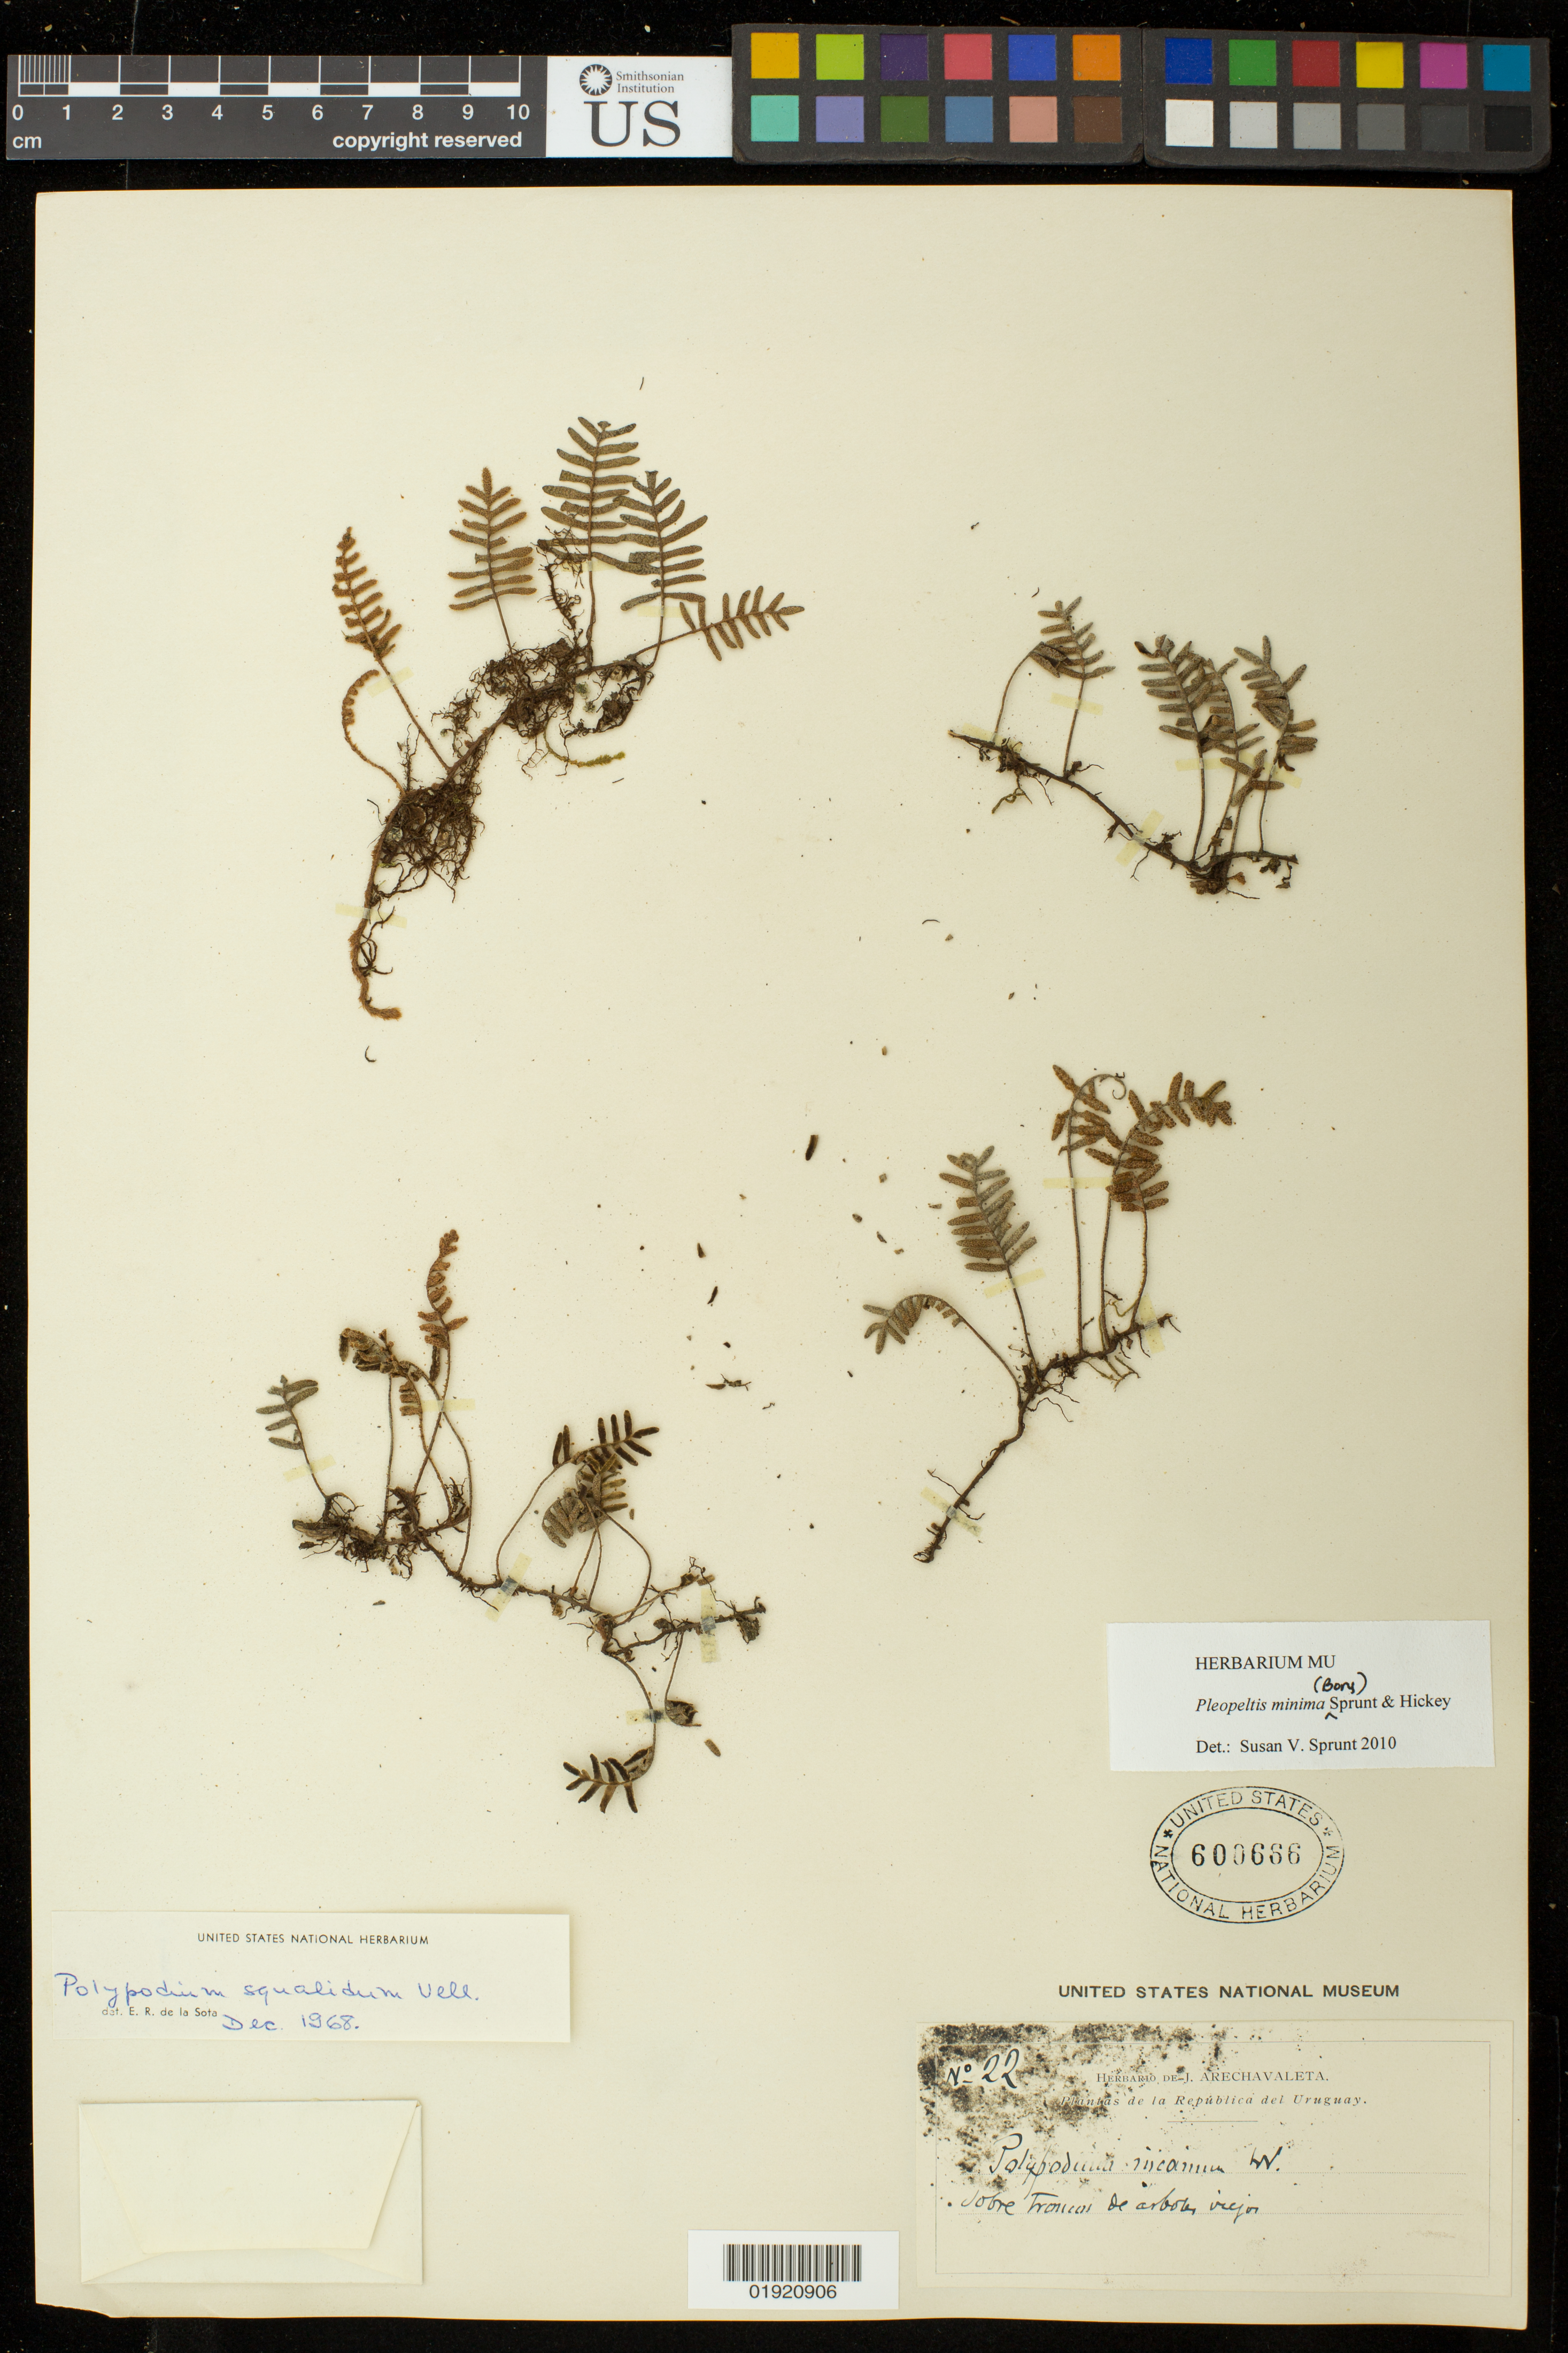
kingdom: Plantae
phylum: Tracheophyta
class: Polypodiopsida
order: Polypodiales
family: Polypodiaceae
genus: Pleopeltis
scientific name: Pleopeltis minima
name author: (Bory) J. Prado & R. Y. Hirai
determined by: Sprunt, S. V.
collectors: J. Arechavaleta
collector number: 22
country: Uruguay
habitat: Sobre troncos de arboles viejos.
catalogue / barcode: US 600666